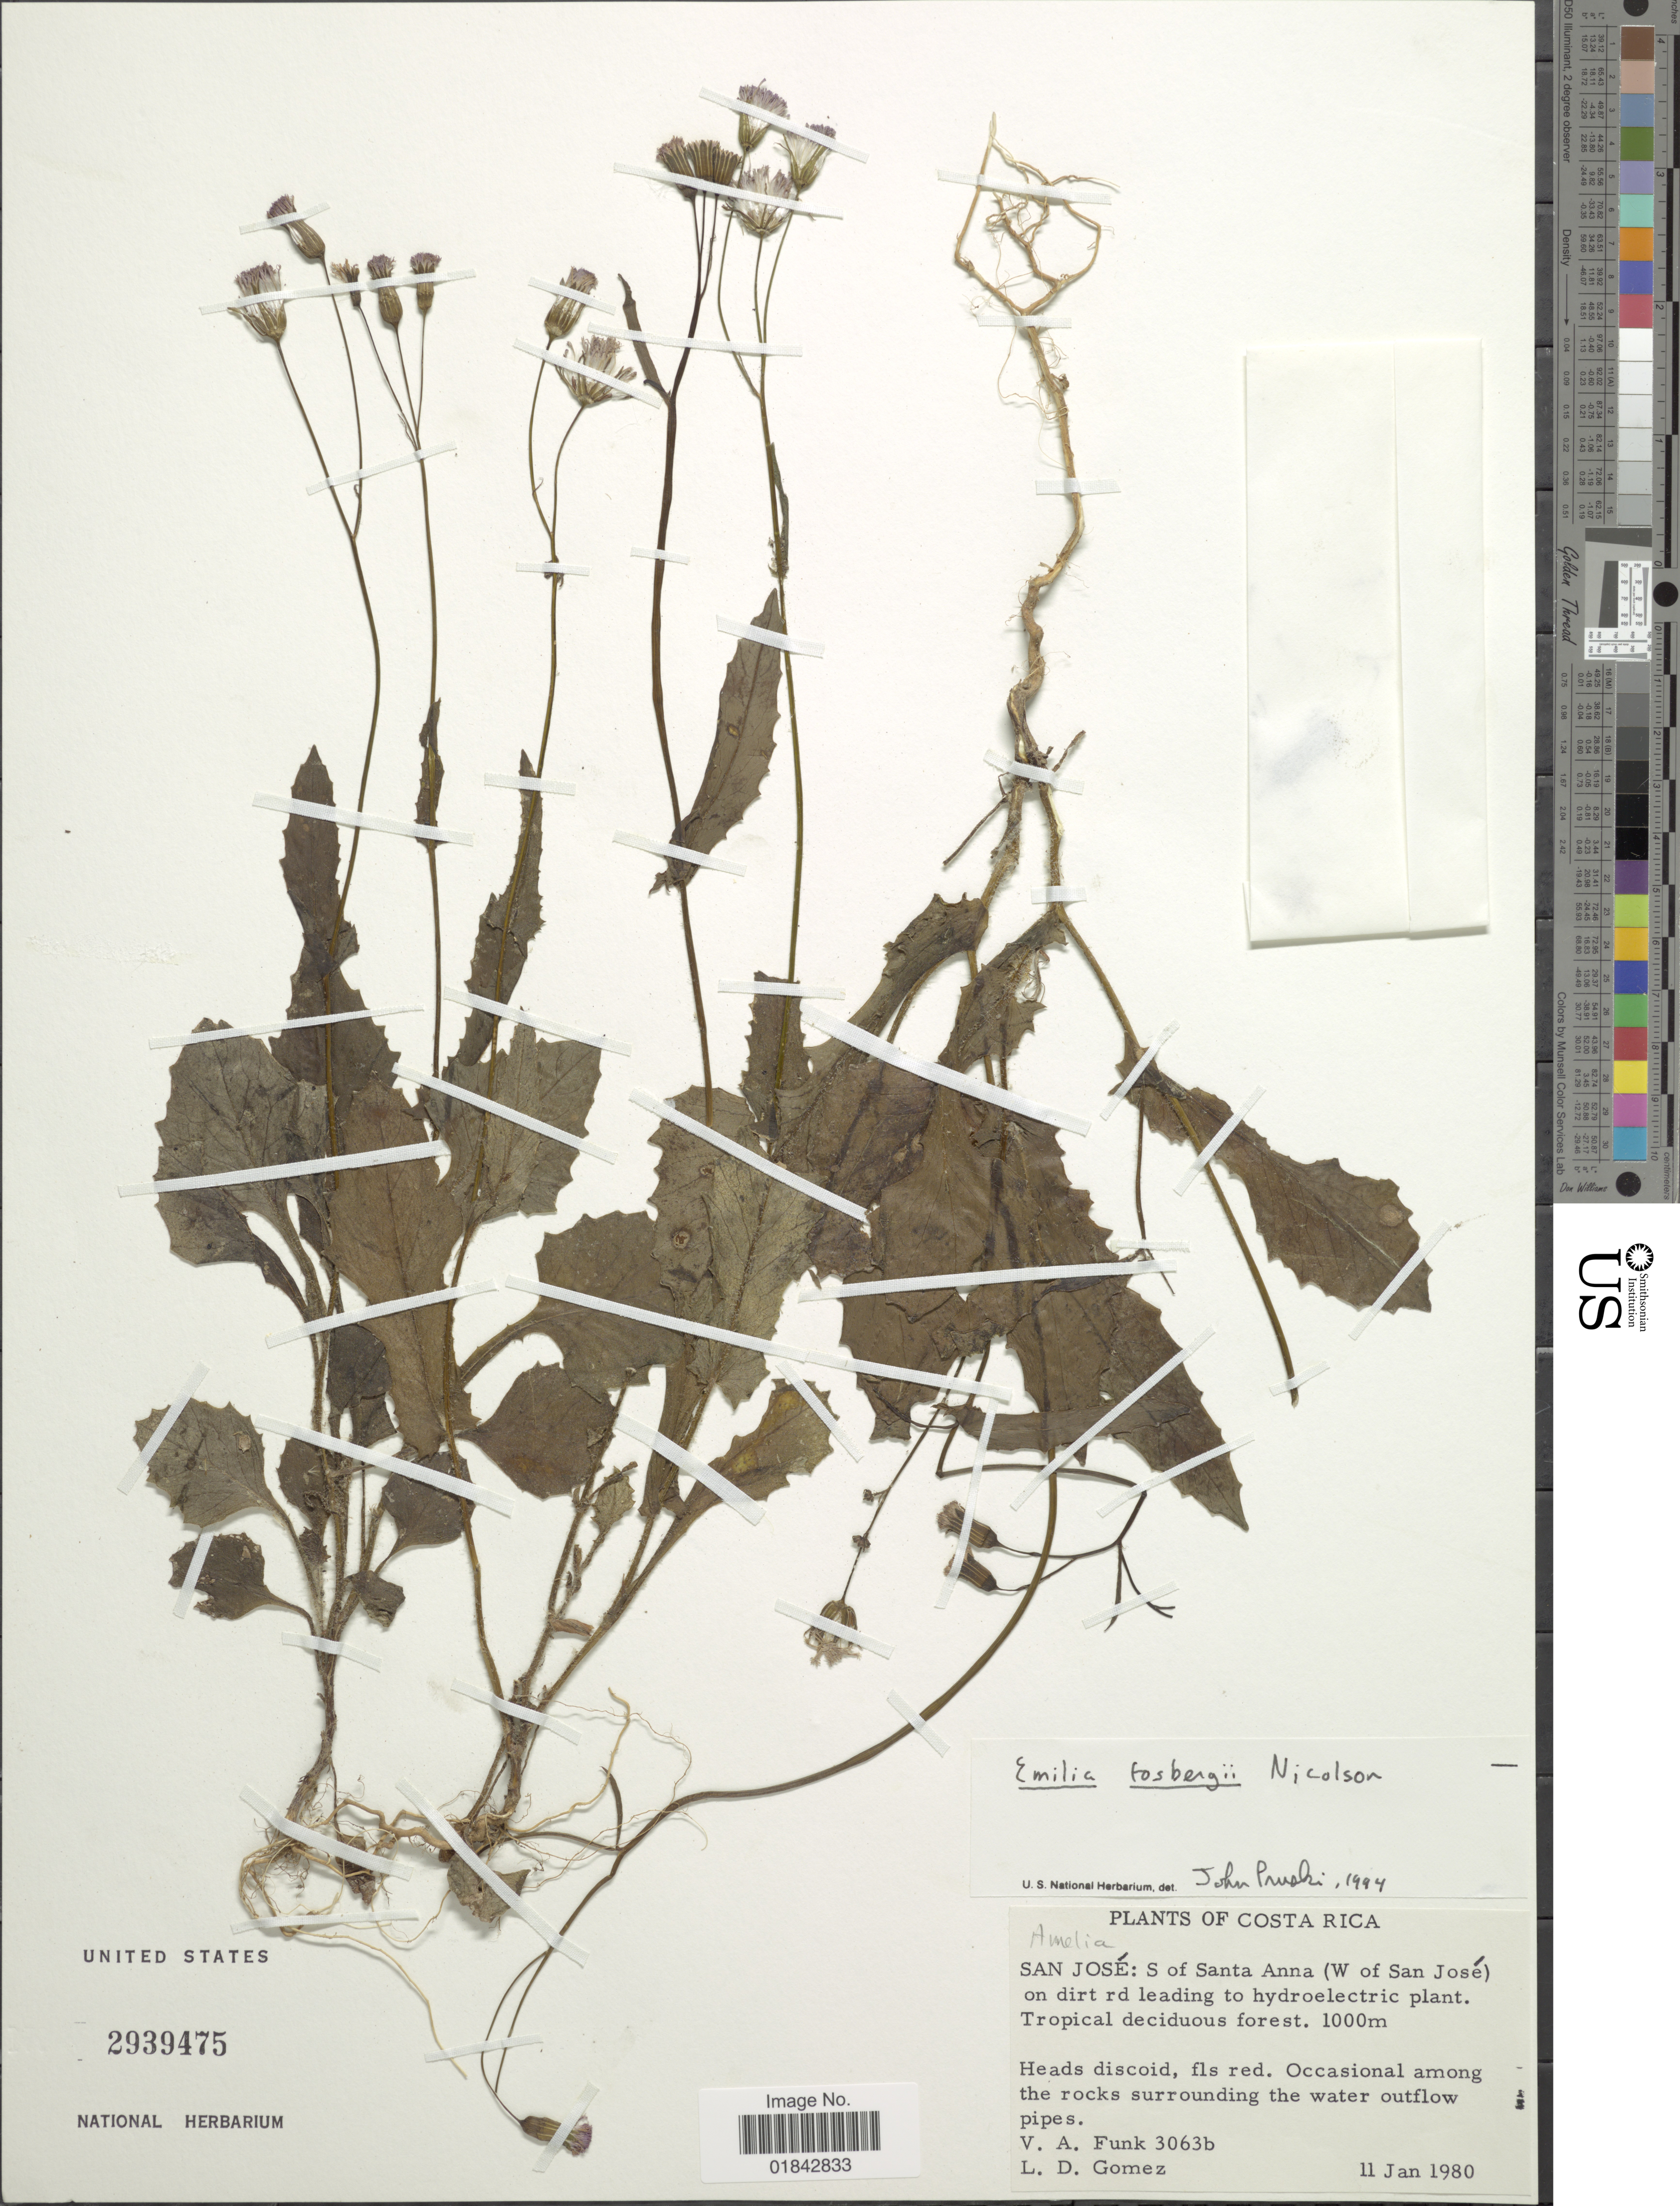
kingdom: Plantae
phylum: Tracheophyta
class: Magnoliopsida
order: Asterales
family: Asteraceae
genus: Emilia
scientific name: Emilia fosbergii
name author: Nicolson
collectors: V. Funk & L. Gomez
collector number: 3063b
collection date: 1980-01-11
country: Costa Rica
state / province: San José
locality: S of Santa Anna (W of San José) on dirt rd leading to hydroelectric plant, topical deciduous forest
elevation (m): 1000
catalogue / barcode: US 2939475